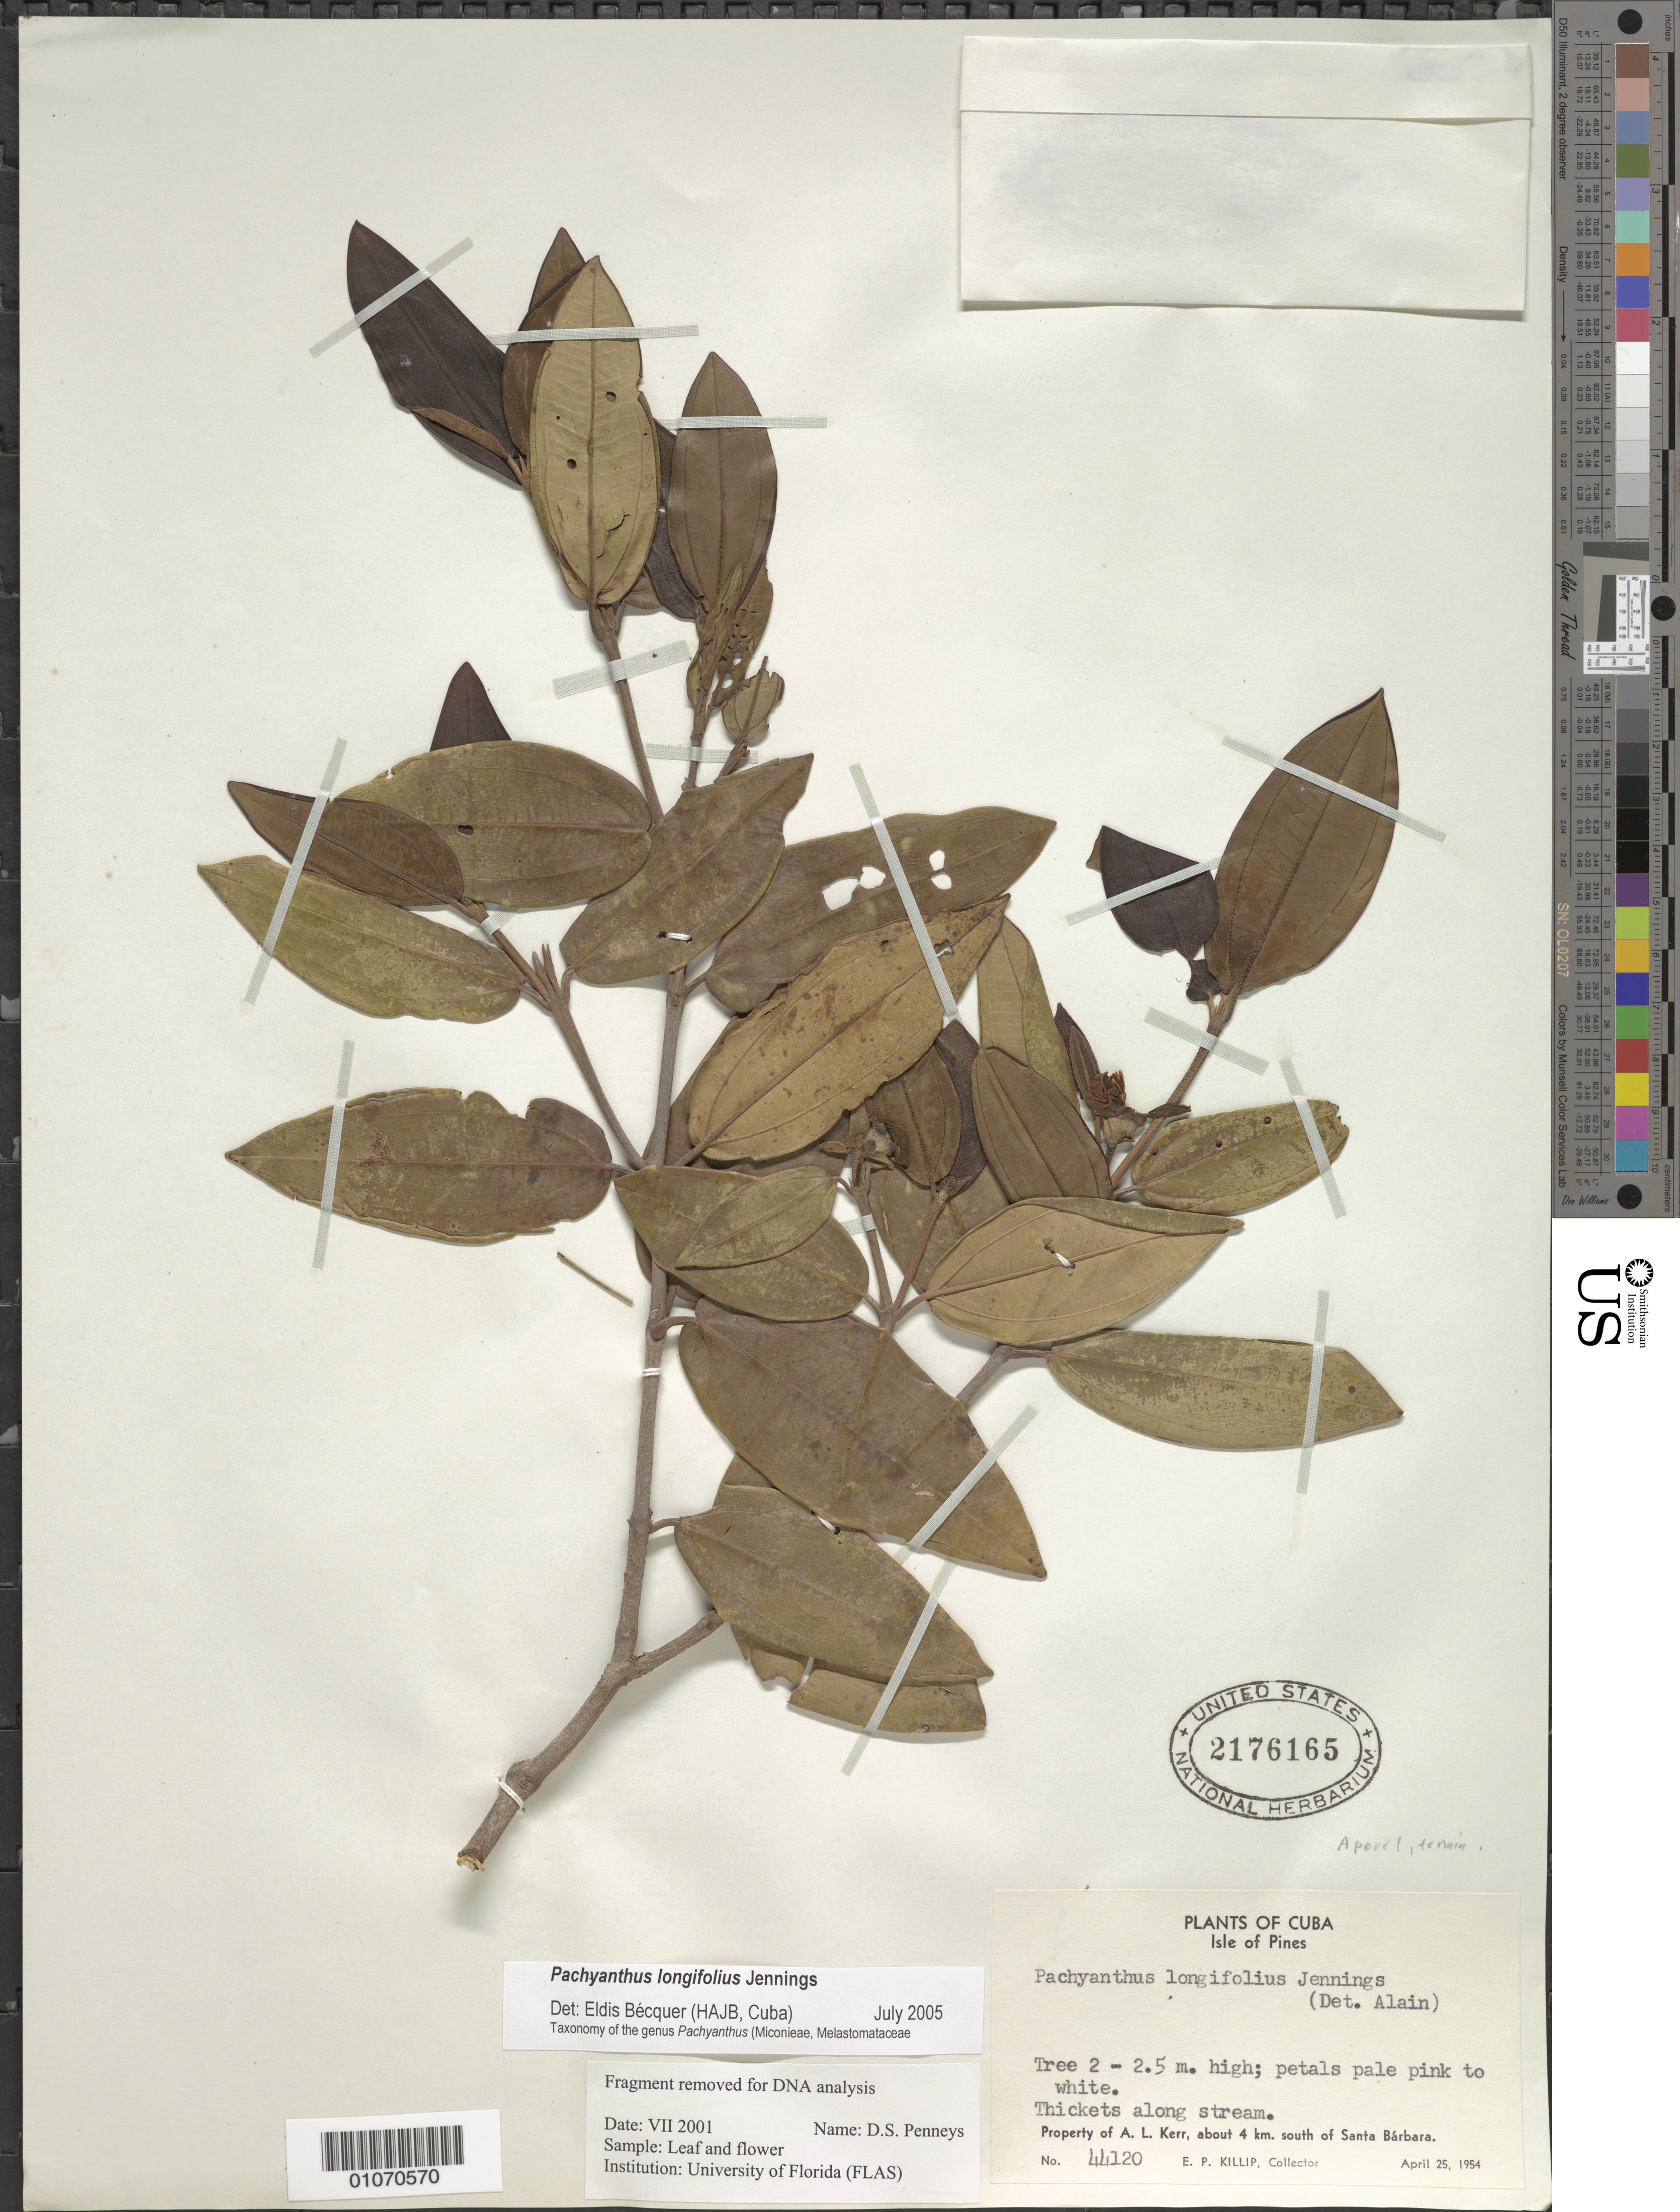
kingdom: Plantae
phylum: Tracheophyta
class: Magnoliopsida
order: Myrtales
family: Melastomataceae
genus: Pachyanthus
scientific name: Pachyanthus longifolius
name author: Jenn.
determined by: Bécquer Granados, E. R., (HAJB)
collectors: E. P. Killip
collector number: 44120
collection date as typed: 25 Apr 1954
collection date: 1954-04-25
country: Cuba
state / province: Isla de La Juventud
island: Isla de la Juventud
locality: Isle of Pines, Santa Bárbara, 4 km S, property of A L Kerr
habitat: Thickets along stream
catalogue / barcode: US 2176165